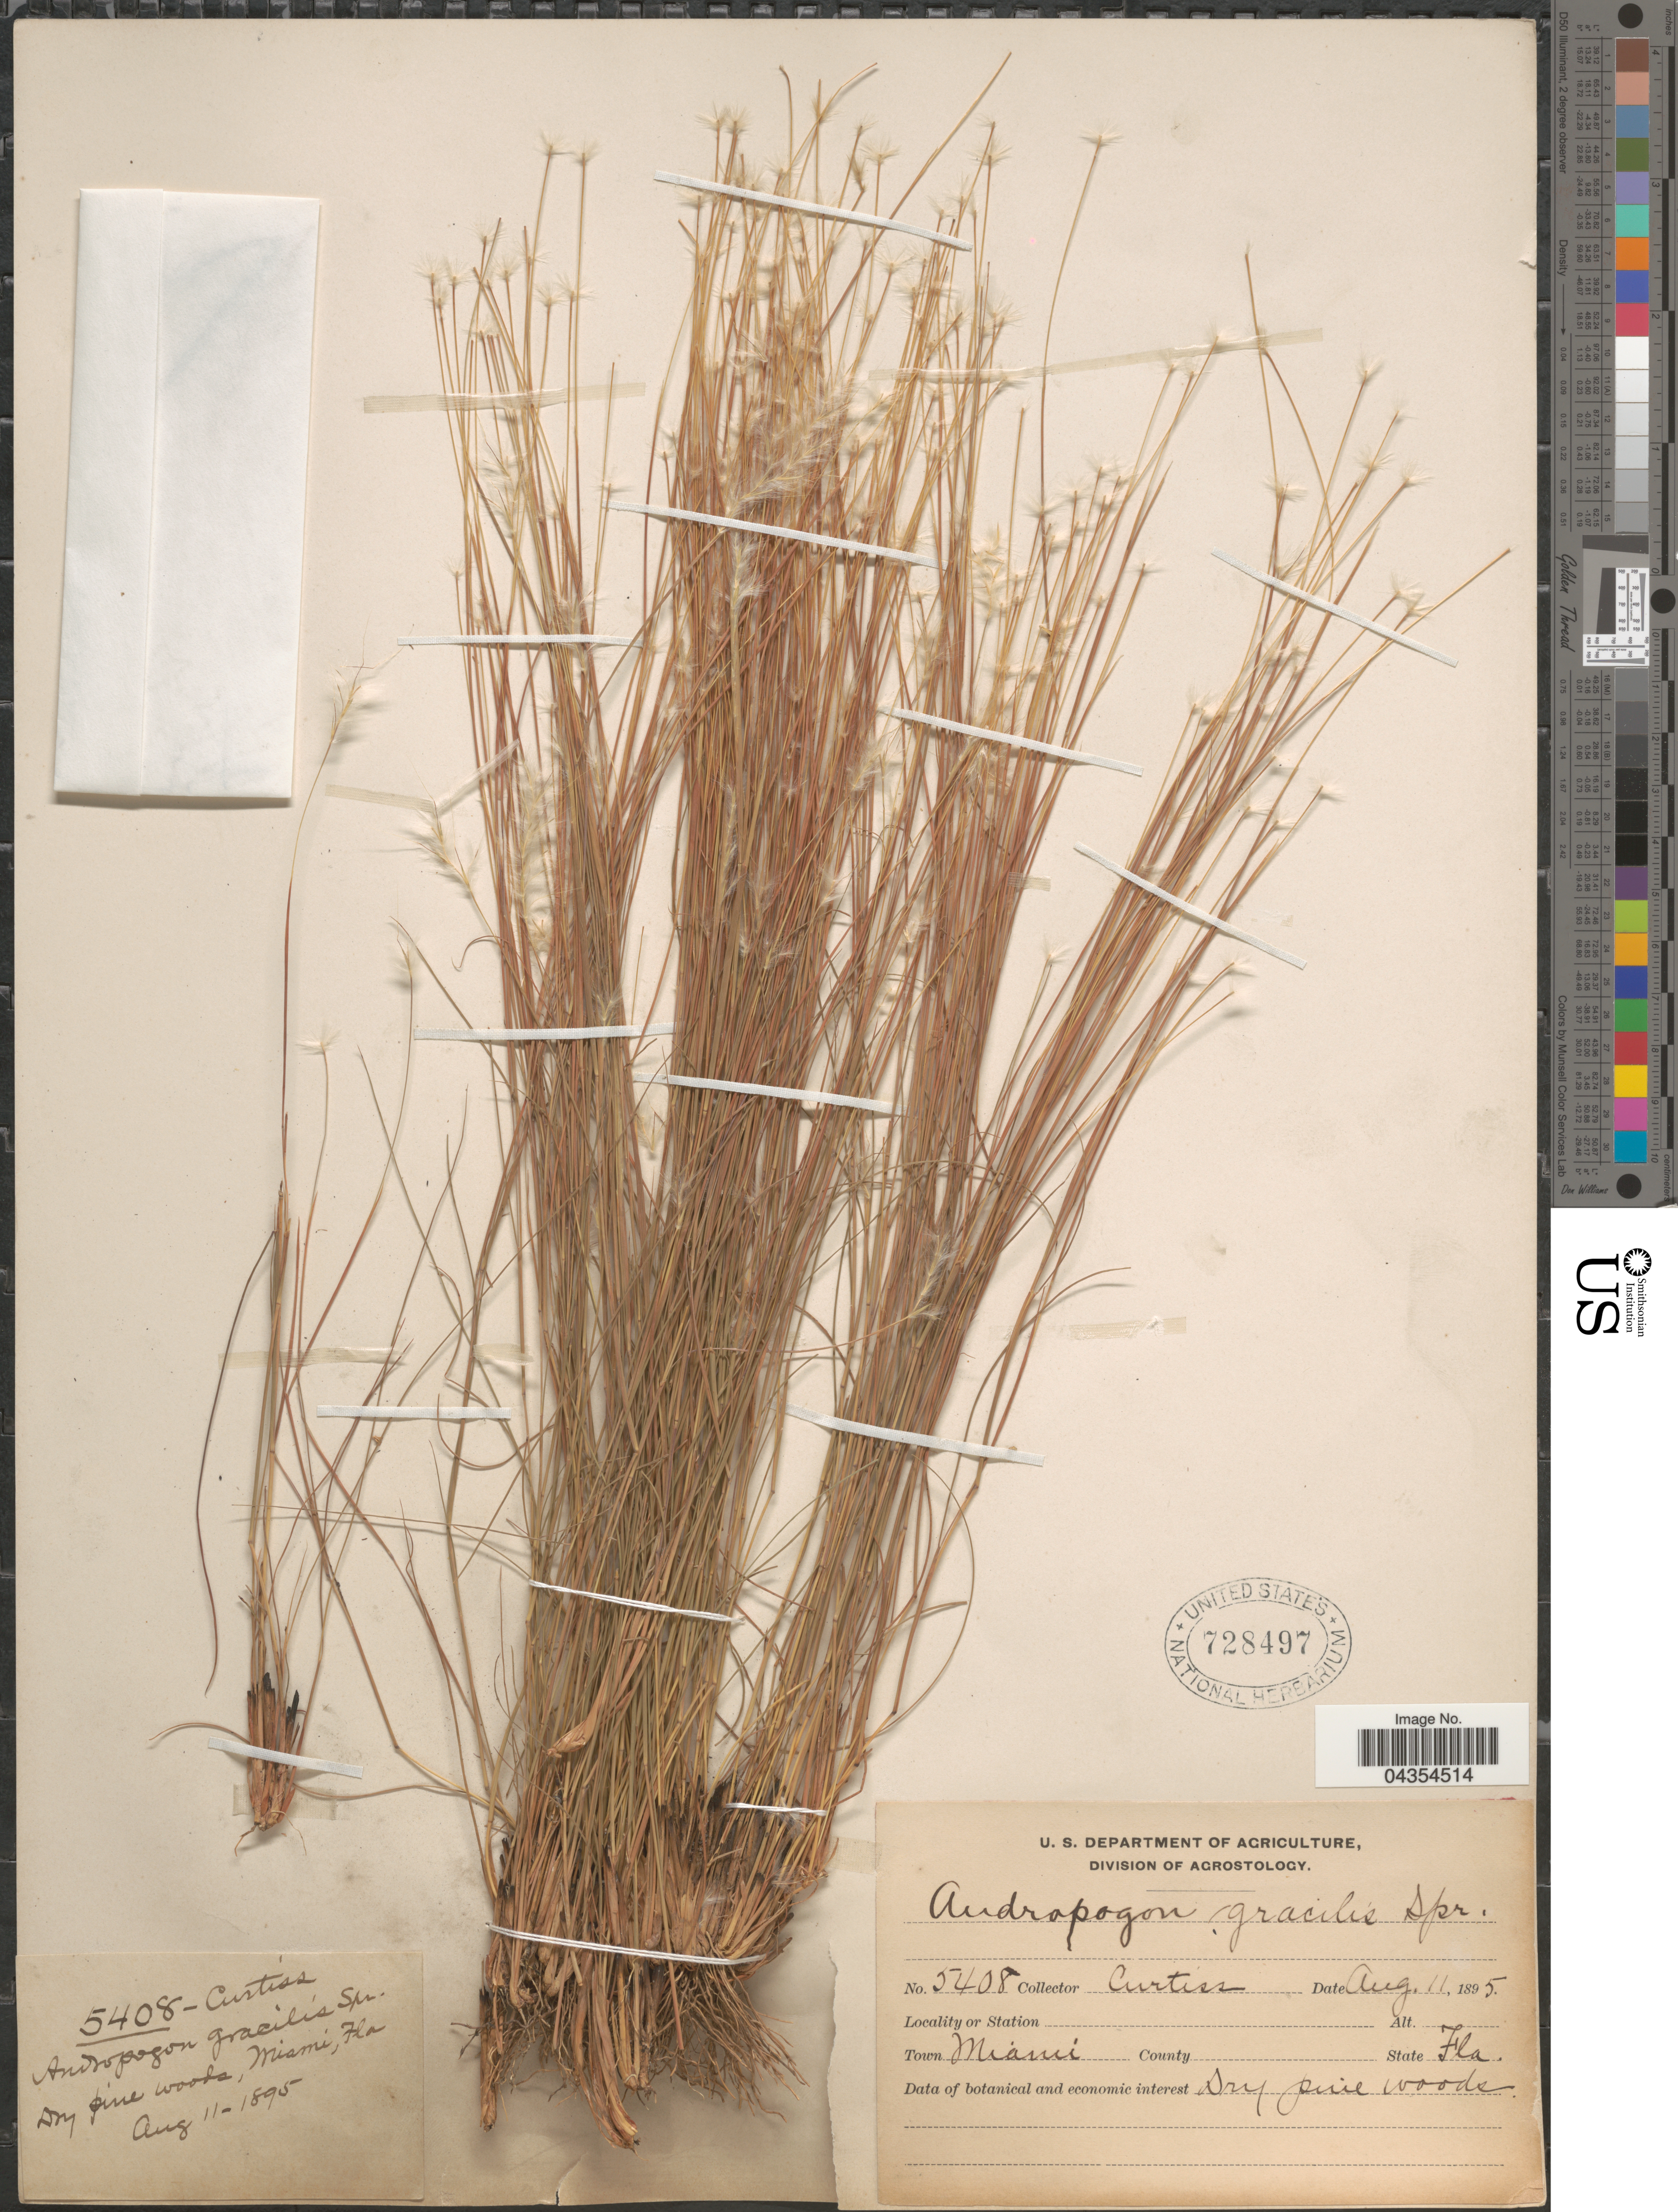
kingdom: Plantae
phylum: Tracheophyta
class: Liliopsida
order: Poales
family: Poaceae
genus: Schizachyrium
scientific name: Schizachyrium gracile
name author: (Spreng.) Nash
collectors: -. Curtiss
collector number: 5408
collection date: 1895-08-11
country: United States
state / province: Florida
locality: Town Miami. Dry pine woods.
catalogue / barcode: US 728497